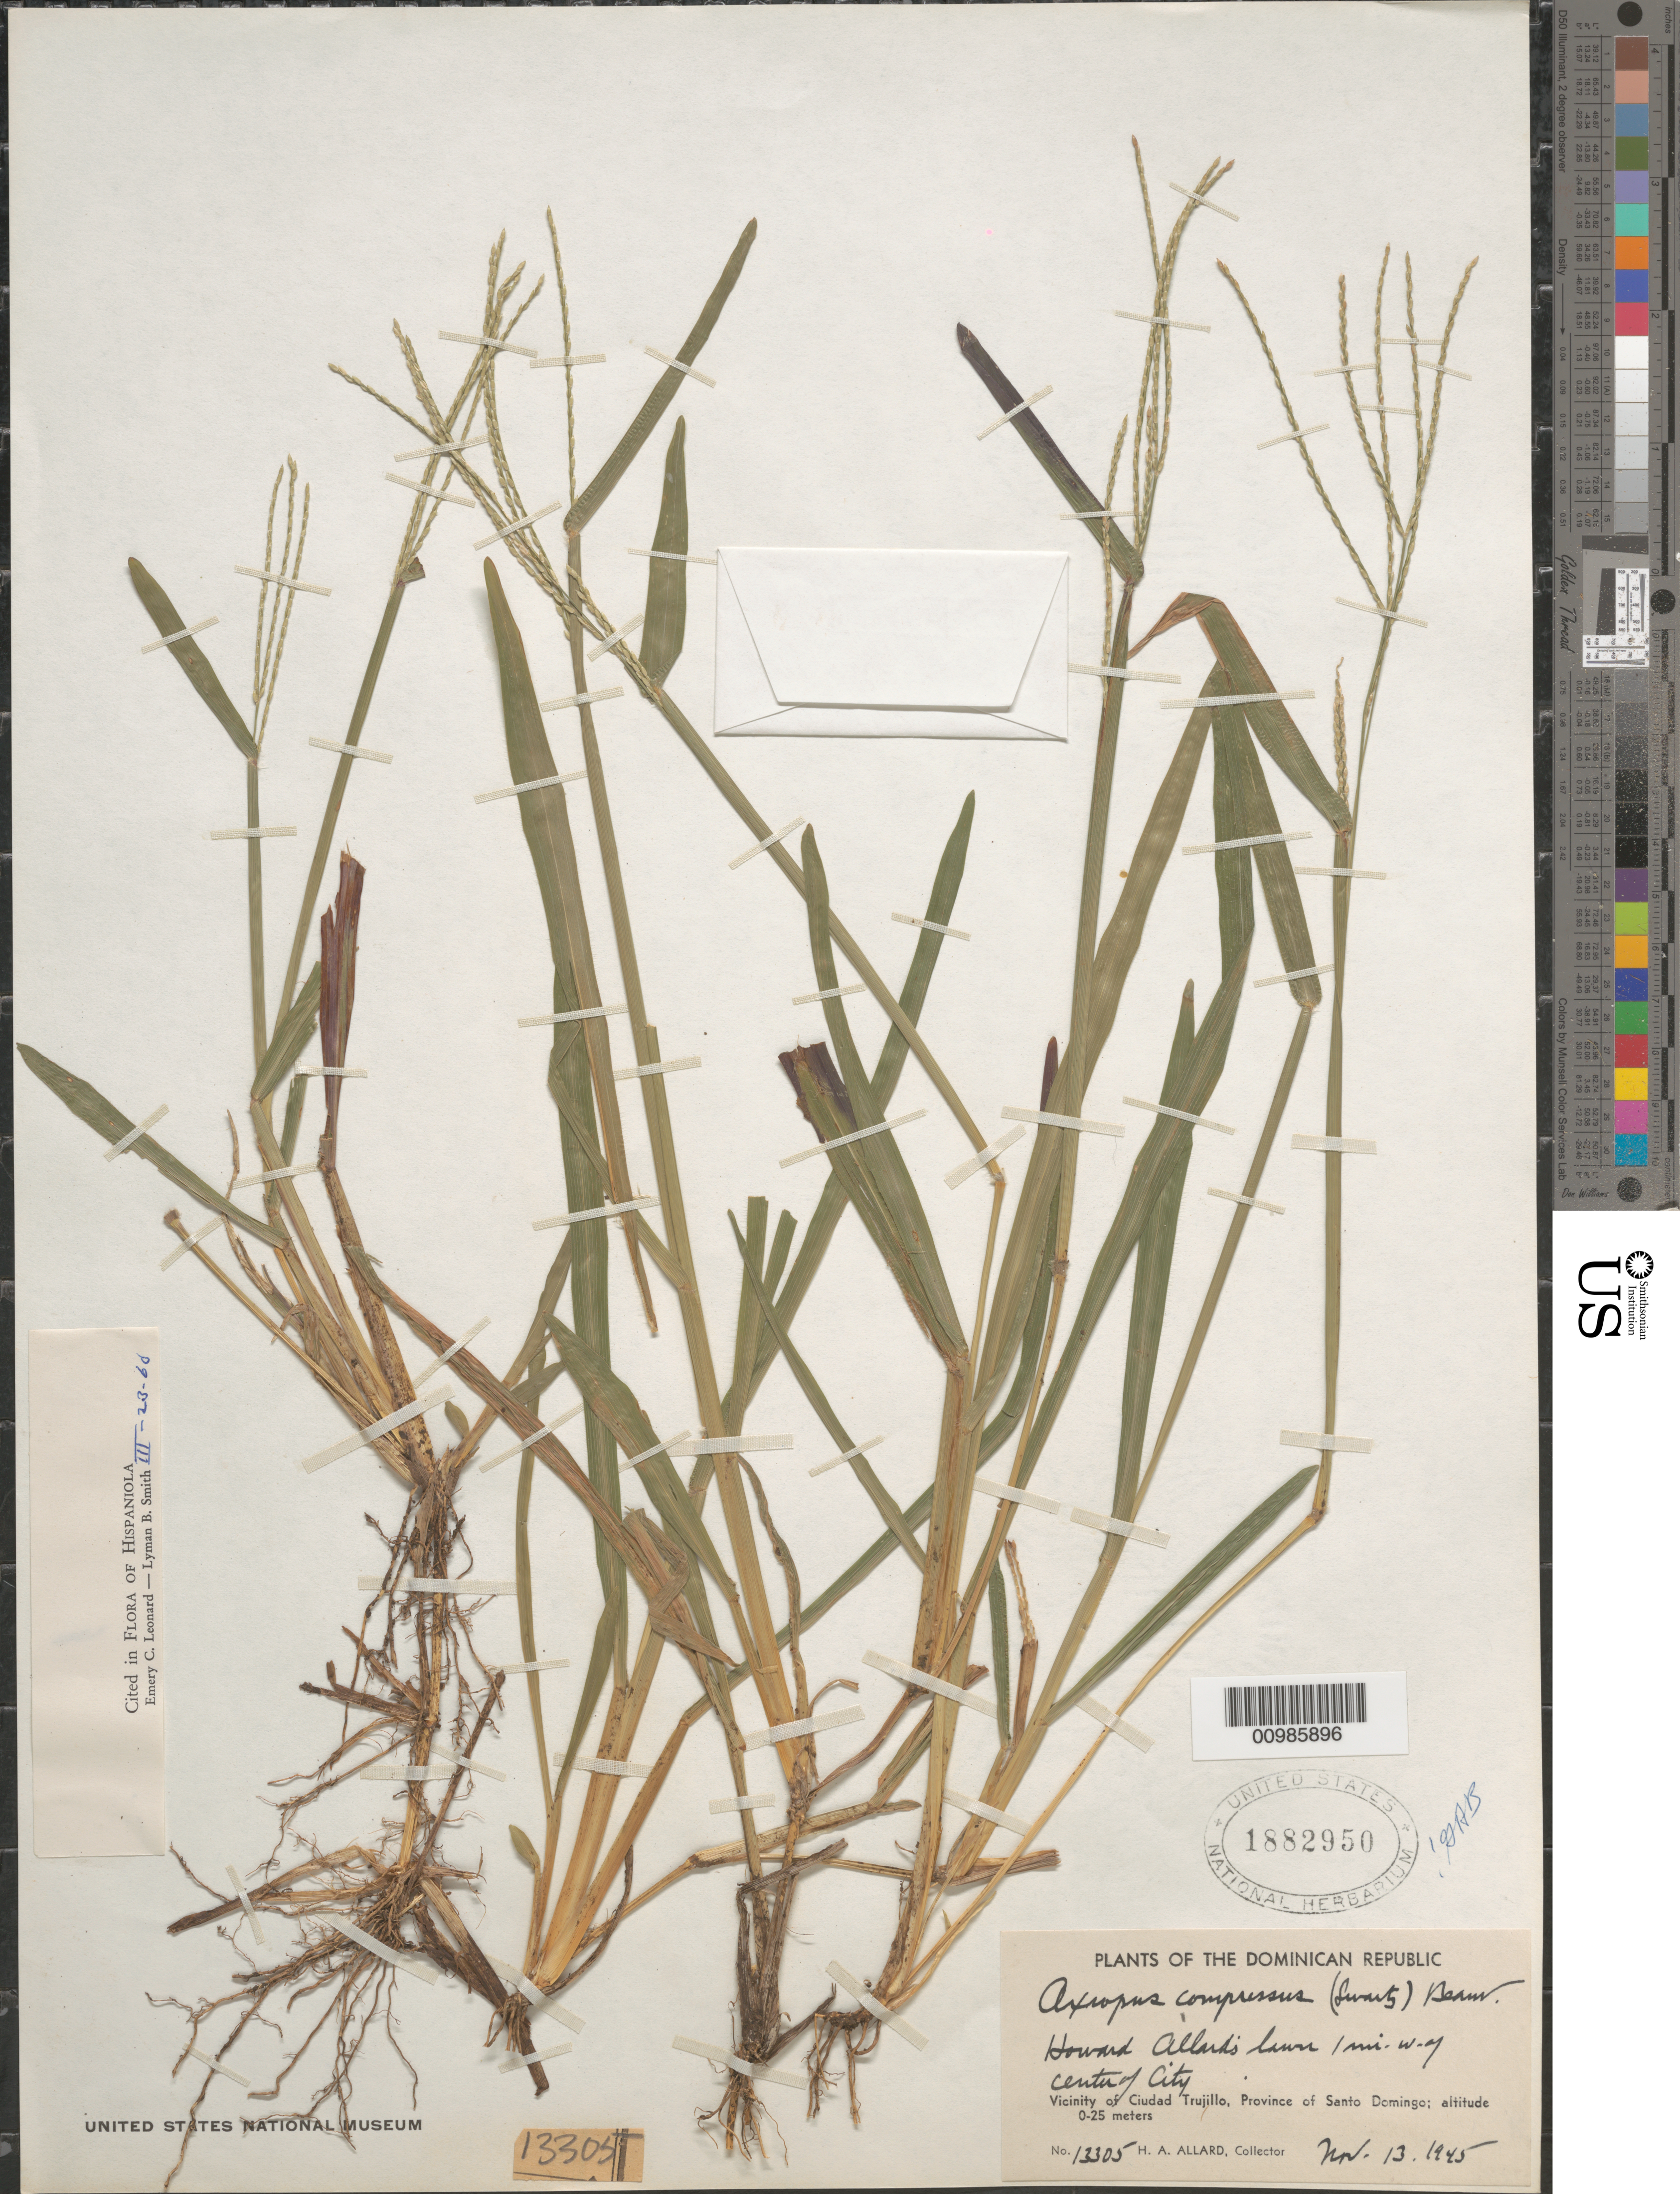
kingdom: Plantae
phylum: Tracheophyta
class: Liliopsida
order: Poales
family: Poaceae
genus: Axonopus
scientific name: Axonopus compressus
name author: (Sw.) P. Beauv.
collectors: H. A. Allard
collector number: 13305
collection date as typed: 13 Nov 1945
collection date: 1945-11-13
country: Dominican Republic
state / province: Distrito Nacional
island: Hispaniola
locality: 1 mile W. of center of Santo Domingo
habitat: on lawn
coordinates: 0 N, 0 E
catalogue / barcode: US 1882950